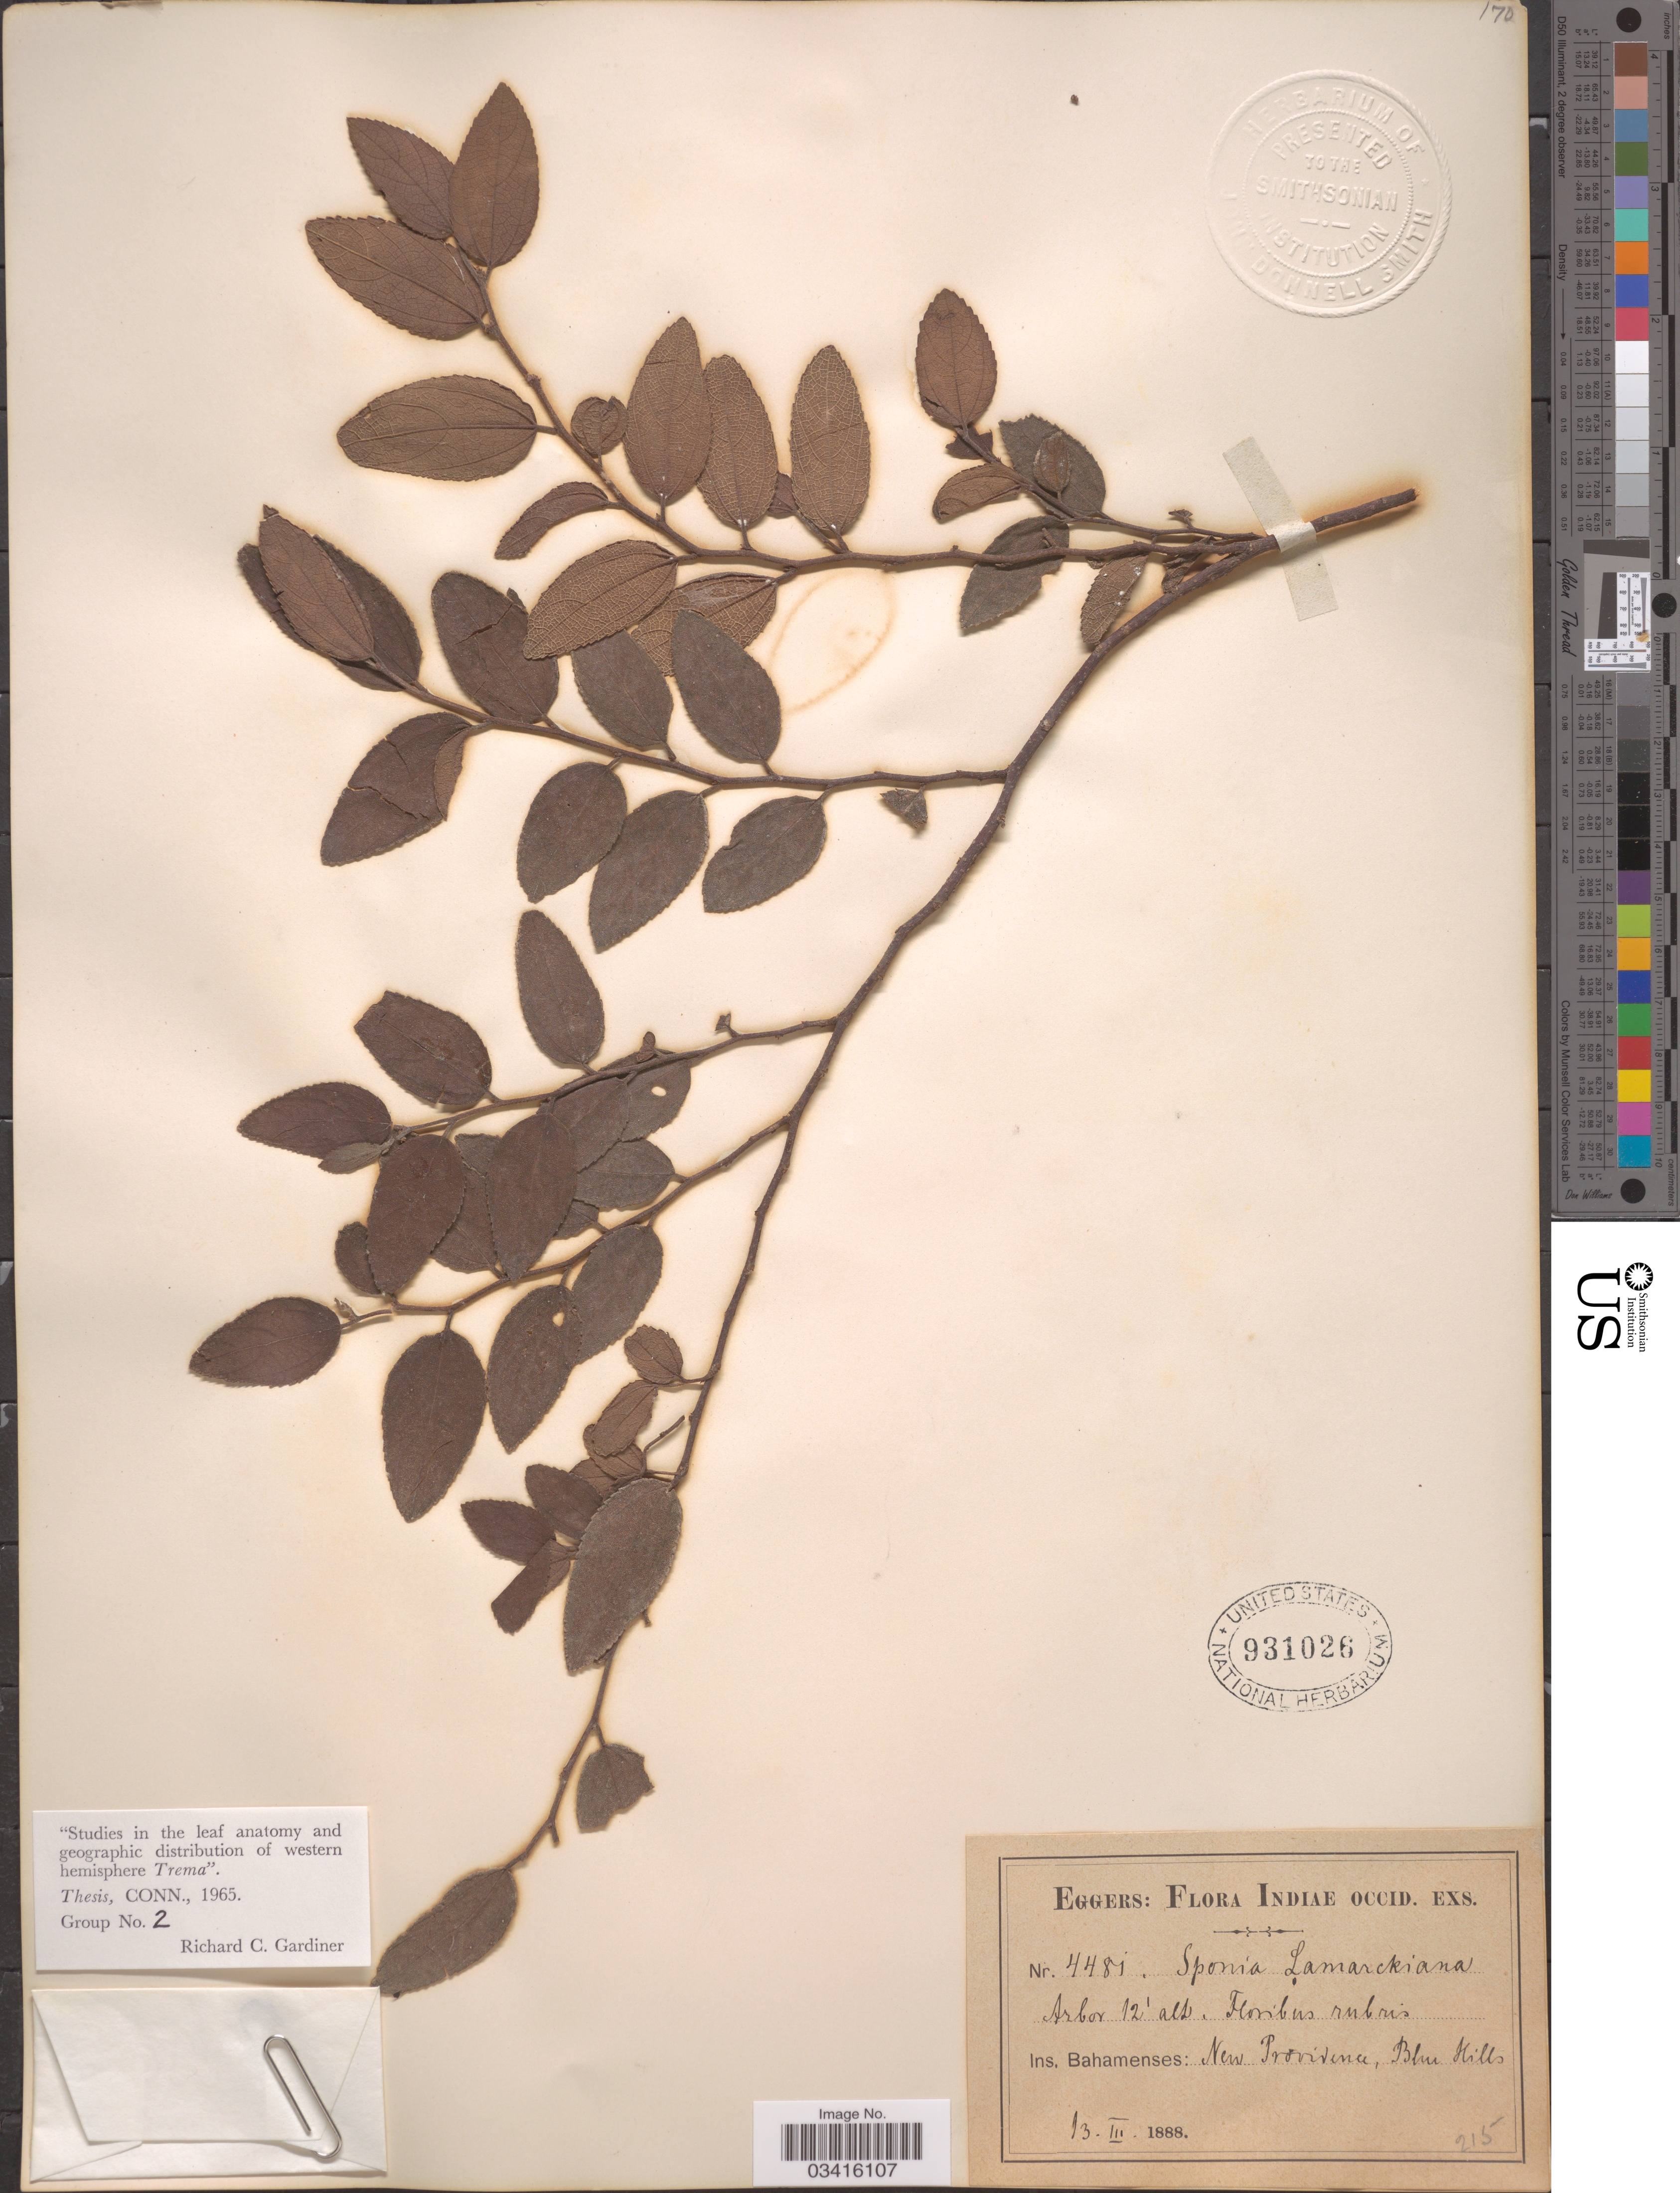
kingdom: Plantae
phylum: Tracheophyta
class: Magnoliopsida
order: Rosales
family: Cannabaceae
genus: Trema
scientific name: Trema lamarckianum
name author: (Schult.) Blume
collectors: -. Eggers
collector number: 4481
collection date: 1888-03-13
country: Bahamas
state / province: New Providence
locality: New Providence, Blue Hills.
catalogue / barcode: US 931026